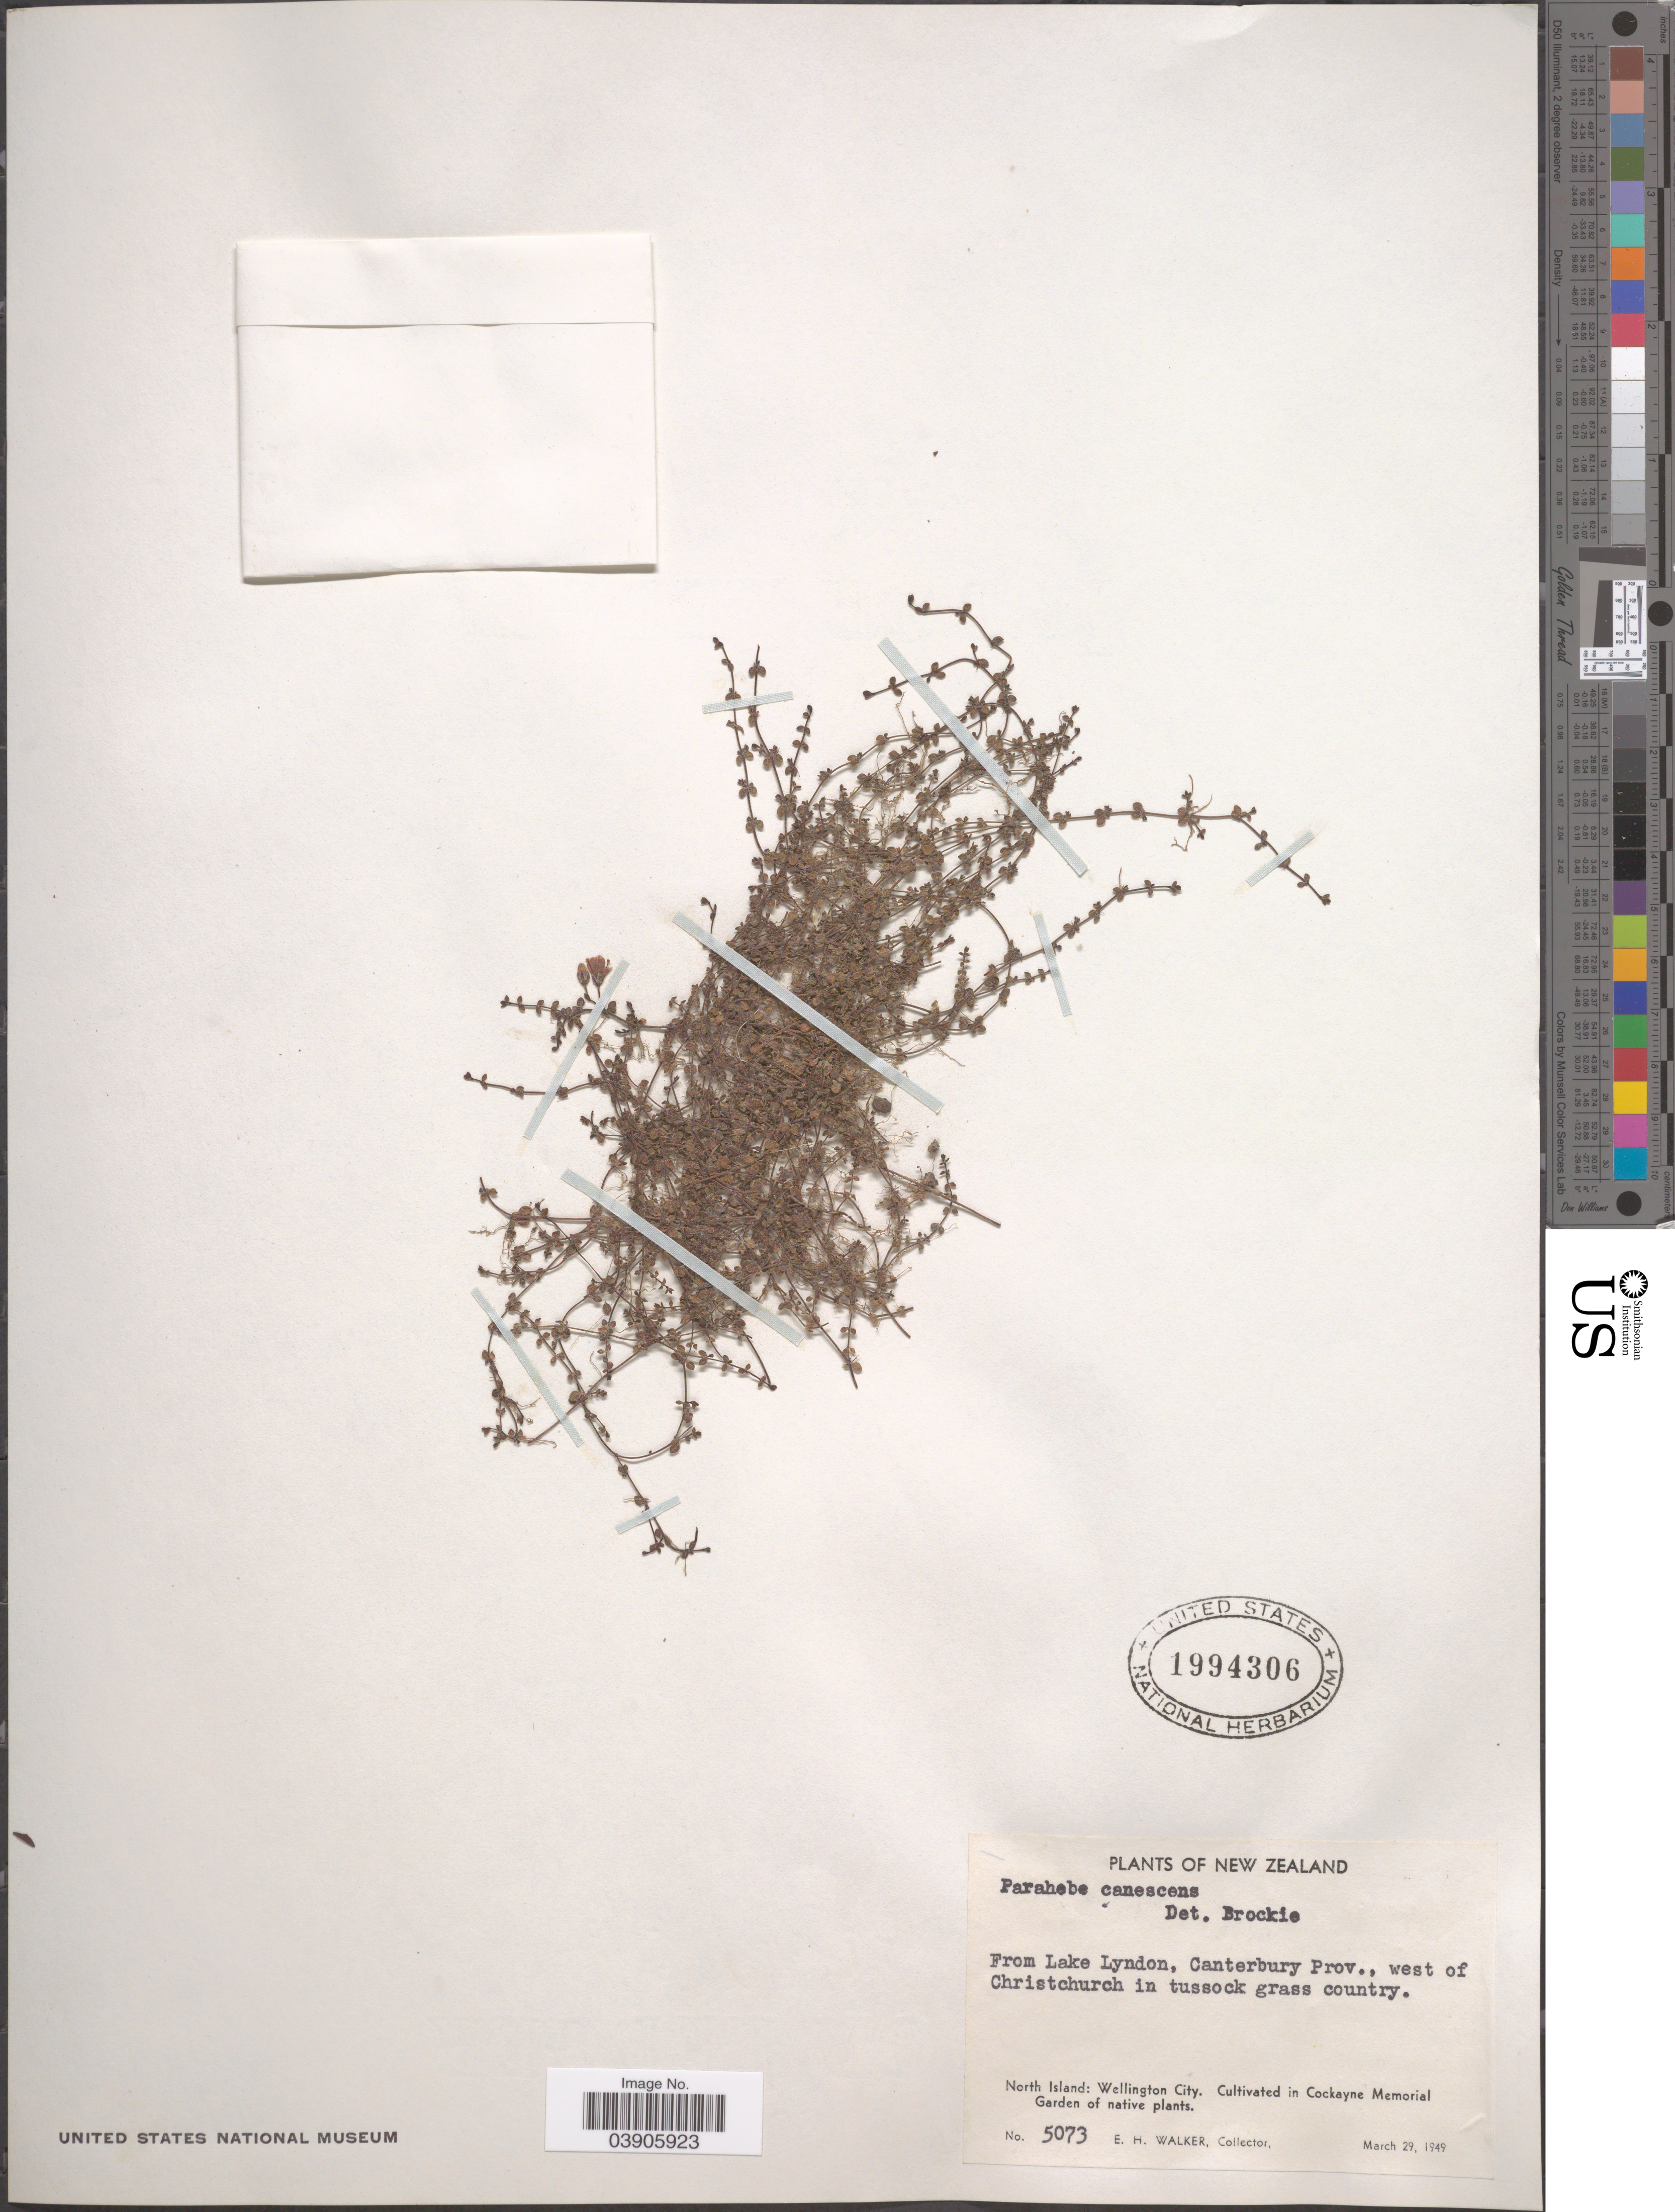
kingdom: Plantae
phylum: Tracheophyta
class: Magnoliopsida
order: Lamiales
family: Plantaginaceae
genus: Hebe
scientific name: Hebe canescens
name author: A. Wall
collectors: E. H. Walker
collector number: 5073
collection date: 1949-03-29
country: New Zealand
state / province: Wellington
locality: North Island: Wellington City. Cultivated in Cockayne Memorial Garden.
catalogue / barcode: US 1994306